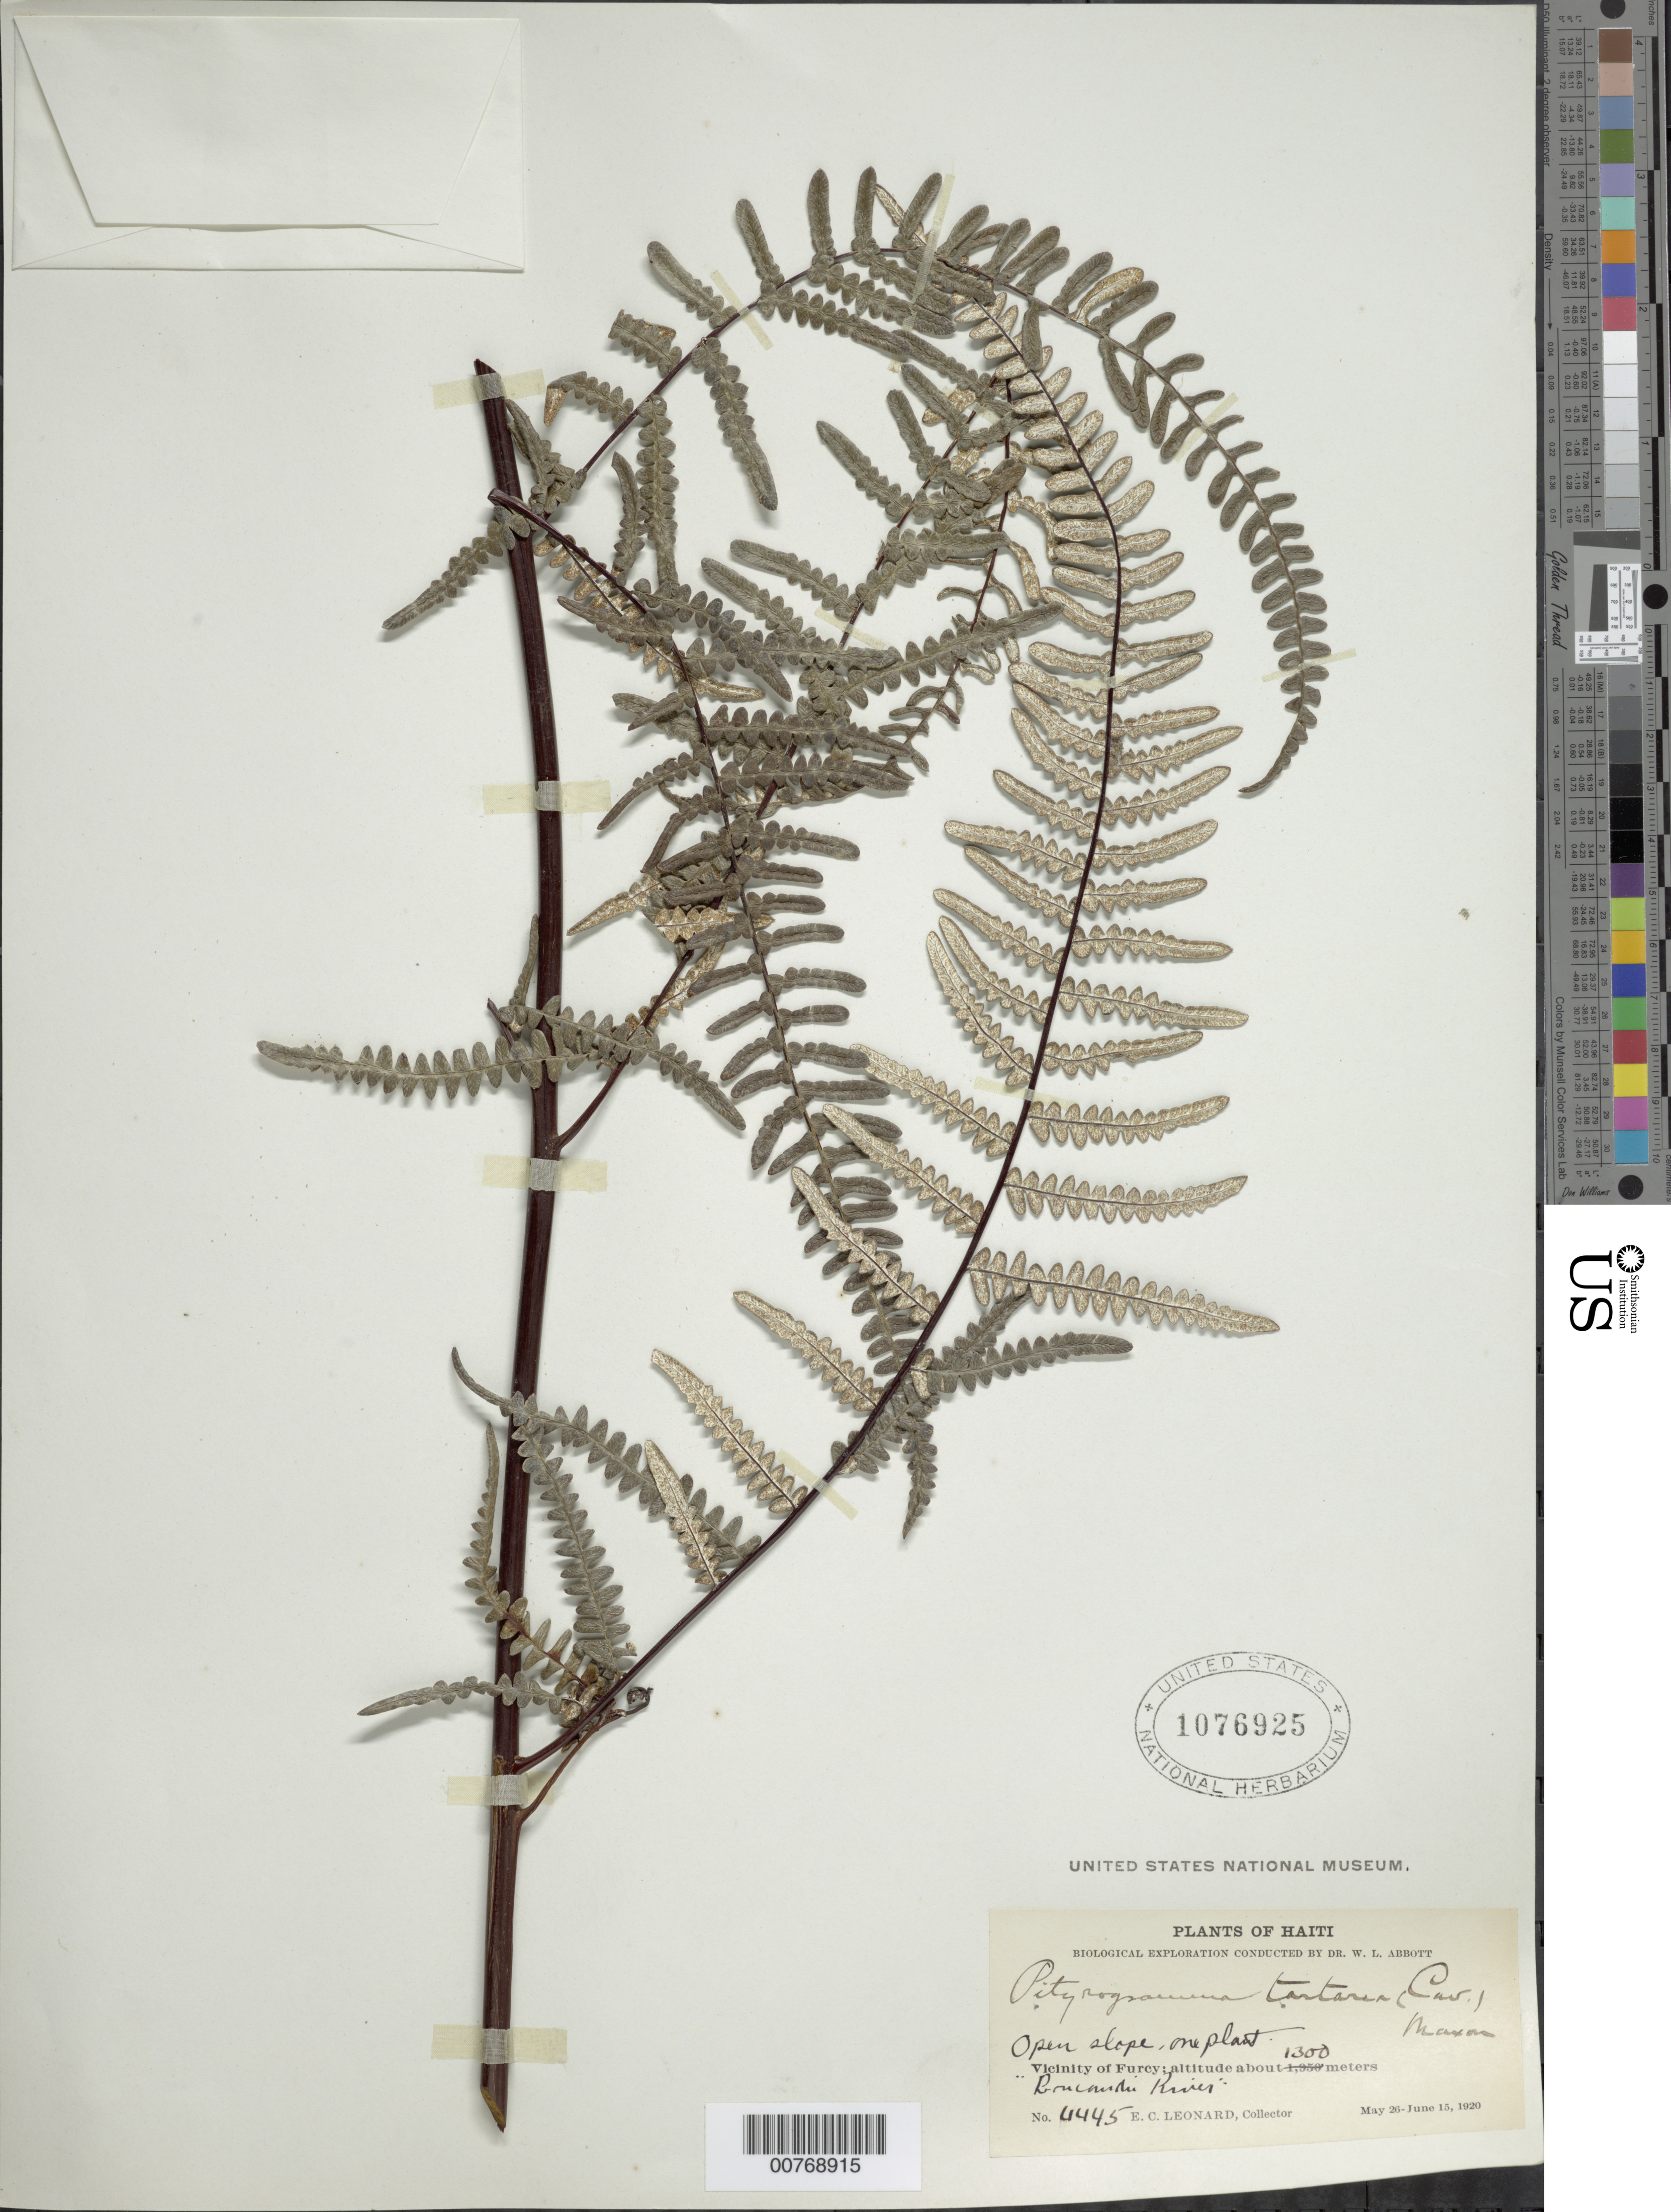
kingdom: Plantae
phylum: Tracheophyta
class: Polypodiopsida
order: Polypodiales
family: Pteridaceae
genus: Pityrogramma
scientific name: Pityrogramma ebenea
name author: (L.) Proctor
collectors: E. C. Leonard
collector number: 4445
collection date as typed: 26 May 1920 15 Jun 1920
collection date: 1920-05-26/1920-06-15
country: Haiti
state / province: Ouest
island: Hispaniola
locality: Vicinity of Furcy, Boncardi River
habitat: Open slopes, 1 plant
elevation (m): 1300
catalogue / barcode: US 1076925